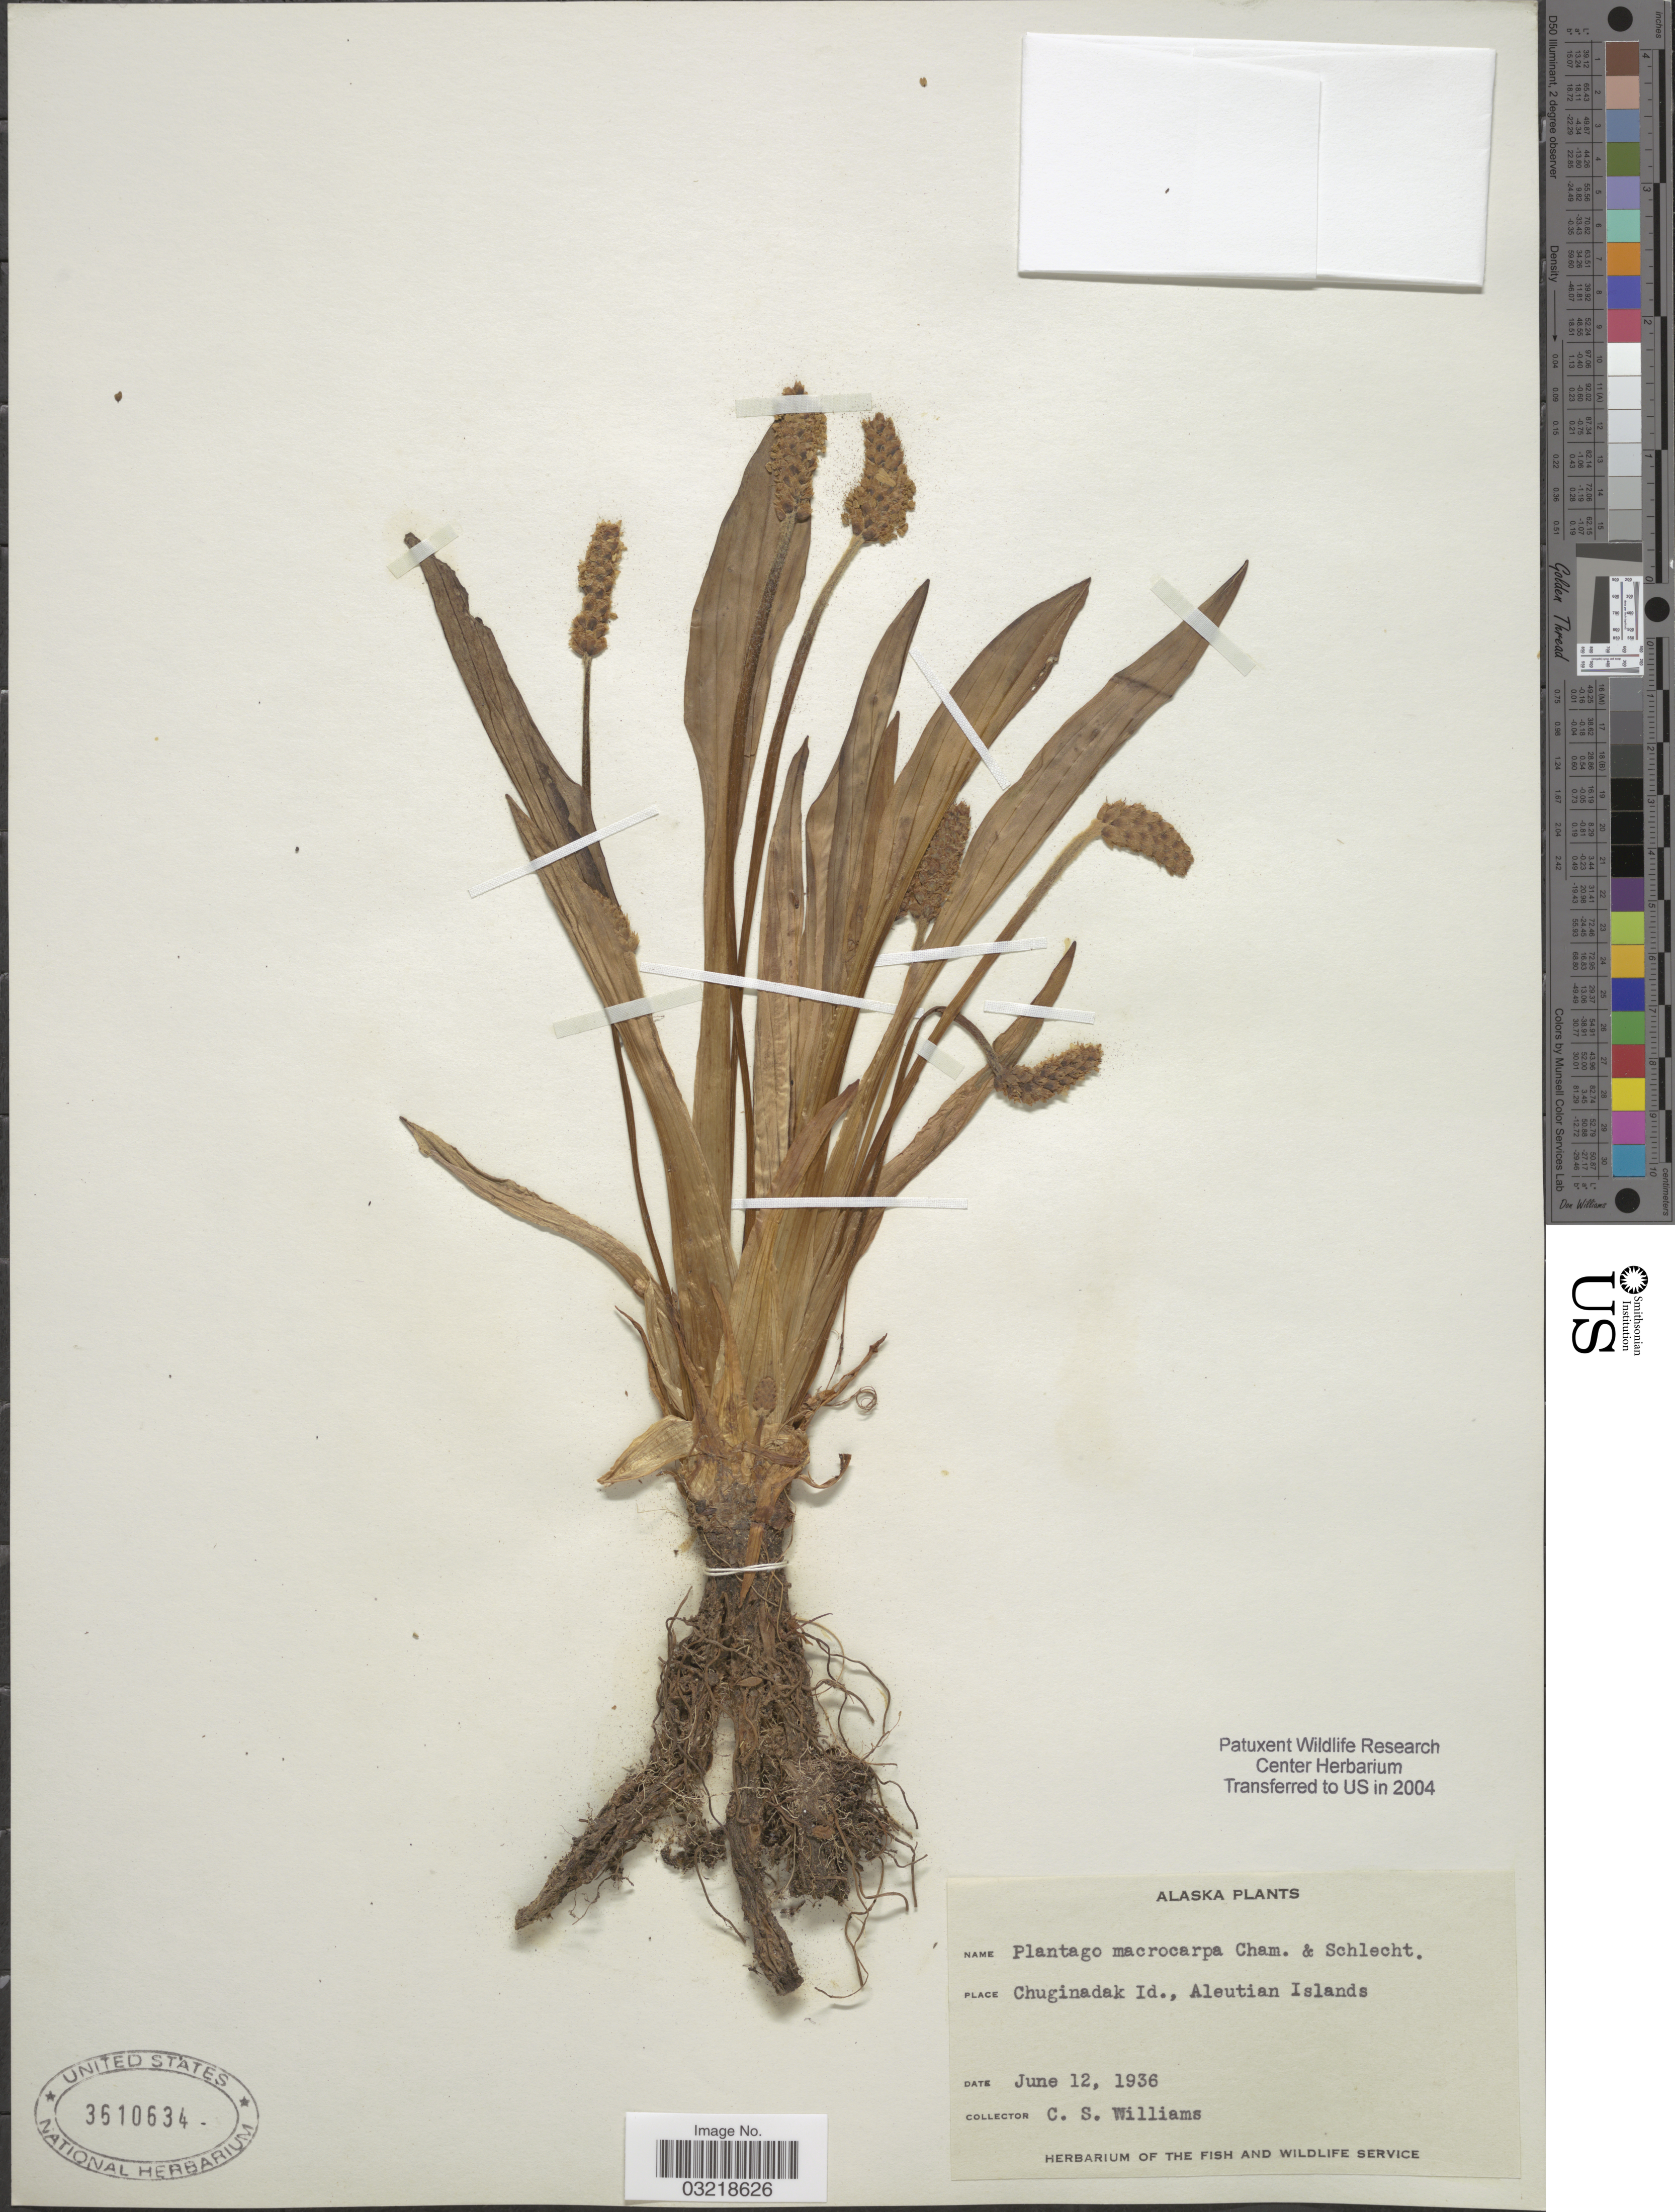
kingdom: Plantae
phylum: Tracheophyta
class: Magnoliopsida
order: Lamiales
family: Plantaginaceae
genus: Plantago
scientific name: Plantago macrocarpa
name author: Cham. & Schltdl.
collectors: C. Williams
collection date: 1936-06-12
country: United States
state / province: Alaska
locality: Chuginadak Id., Aleutian Islands.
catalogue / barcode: US 3610634